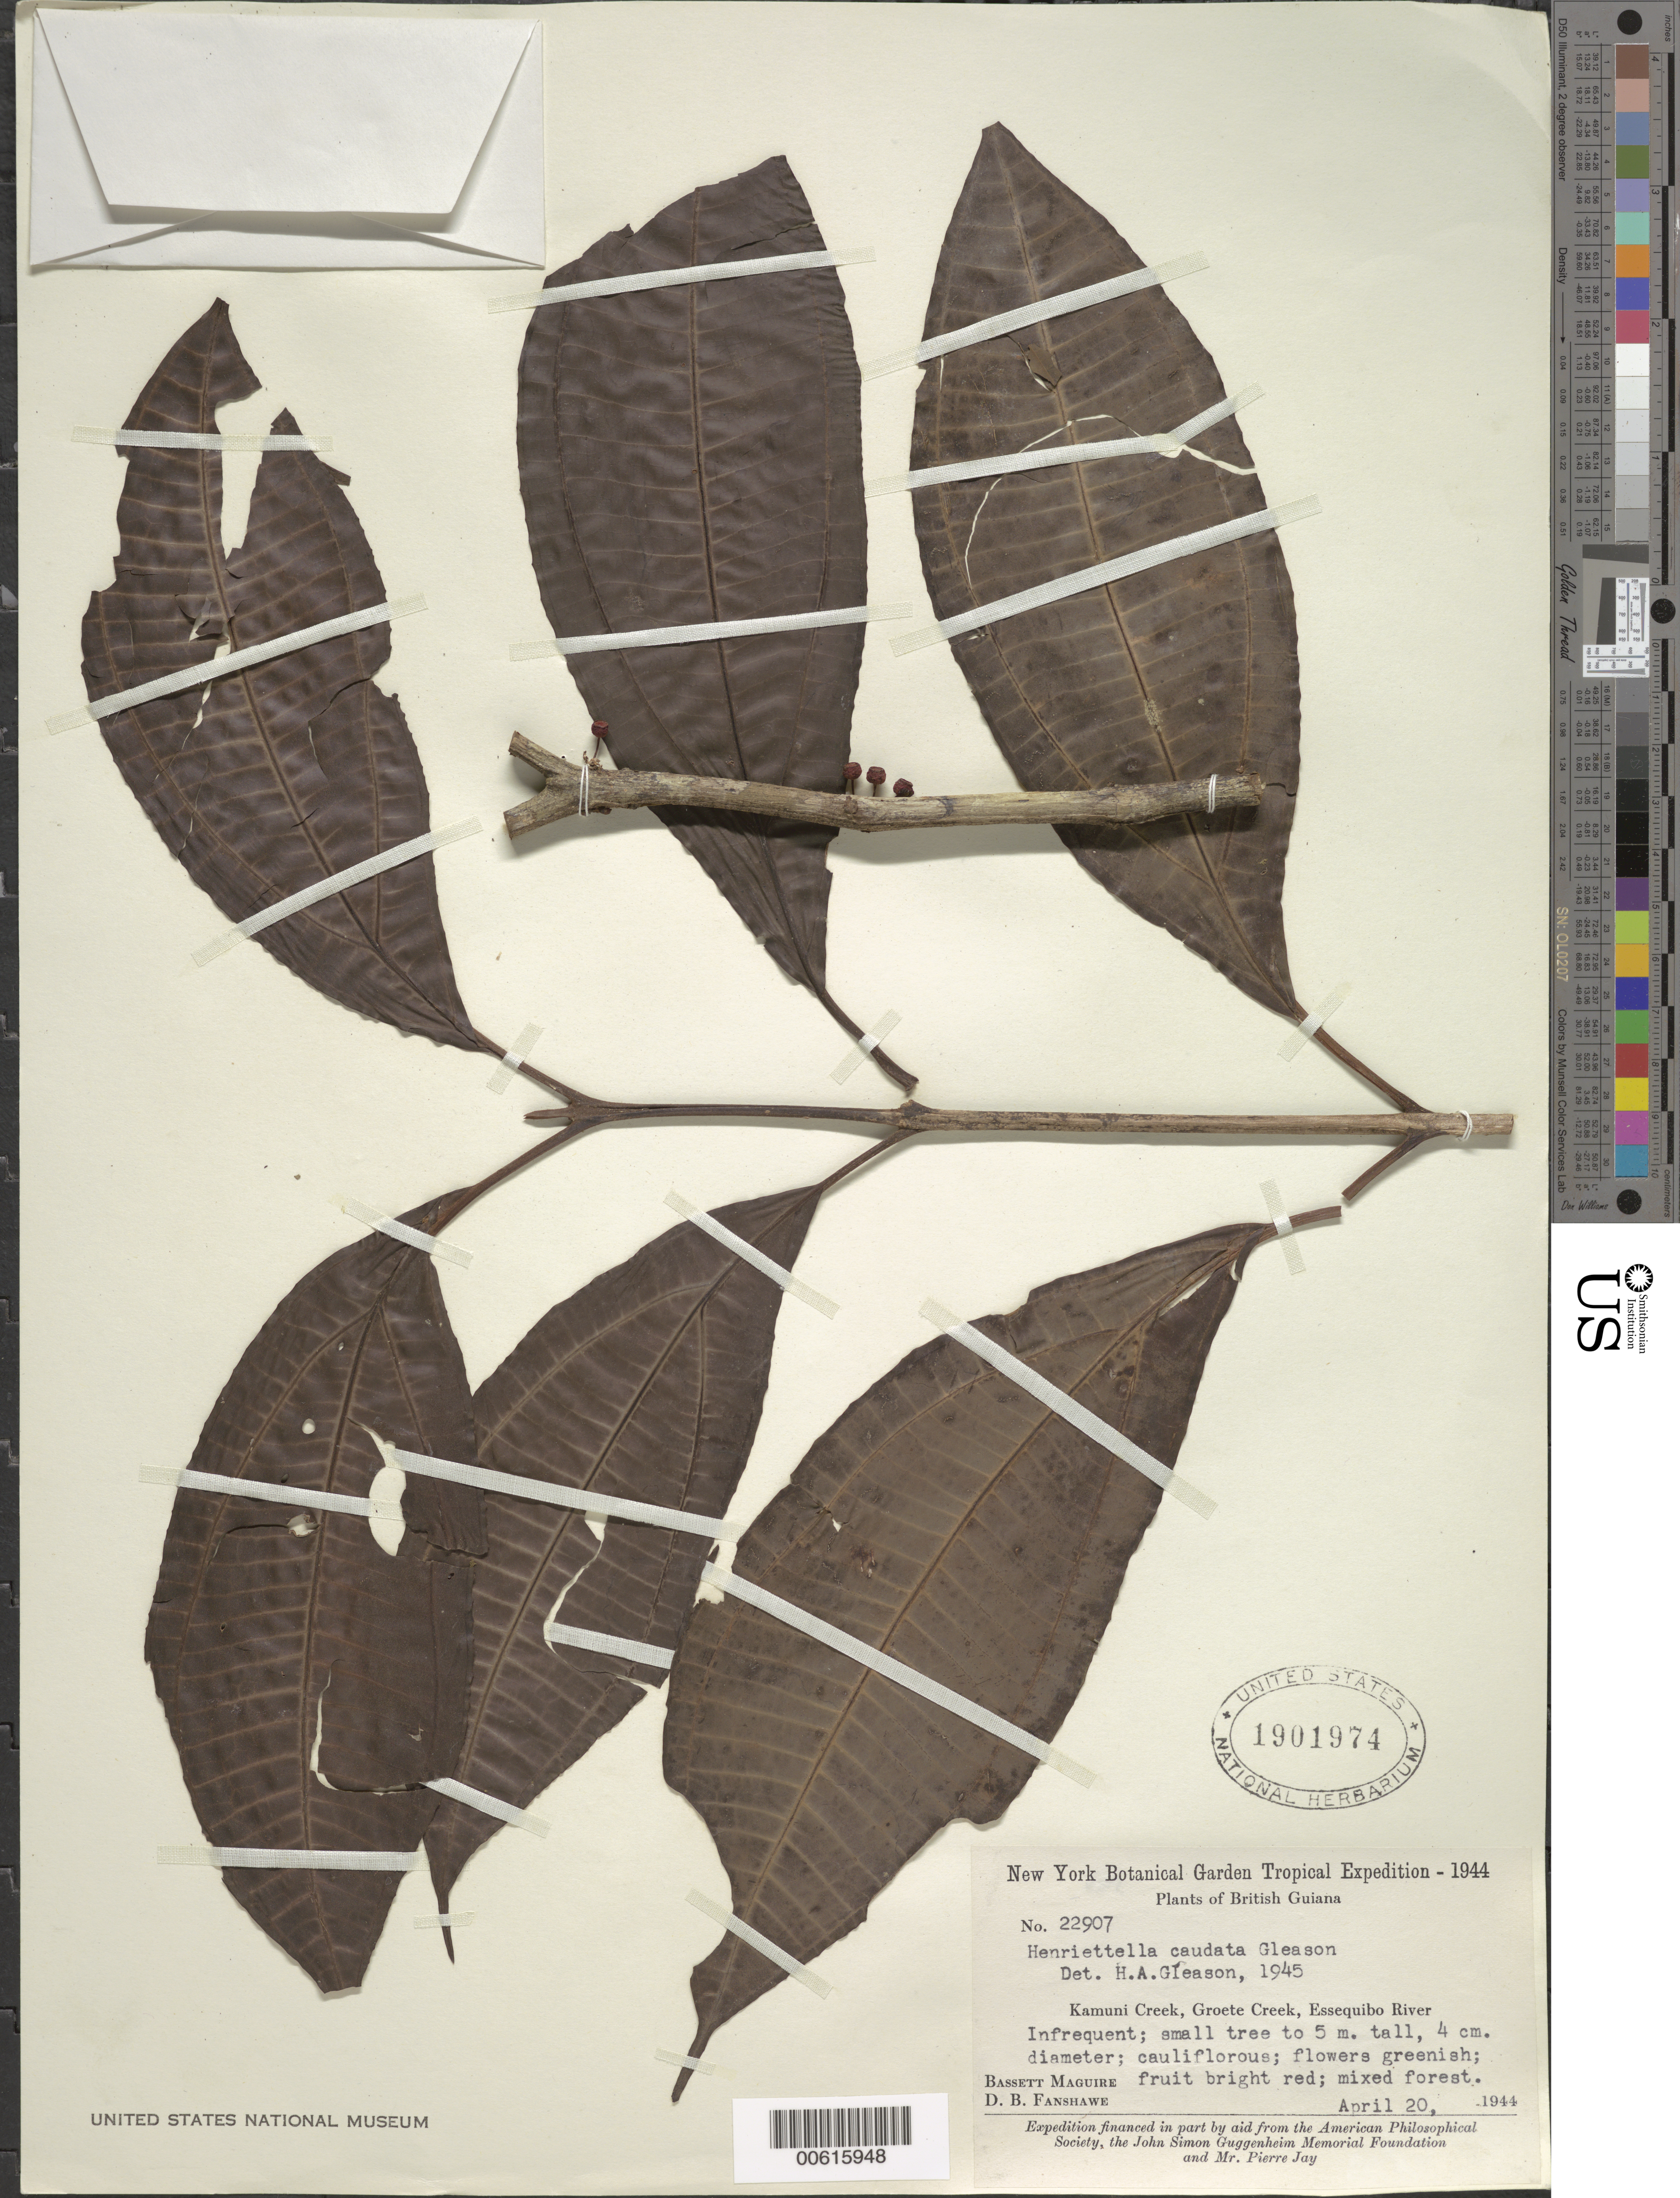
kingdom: Plantae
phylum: Tracheophyta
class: Magnoliopsida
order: Myrtales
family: Melastomataceae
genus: Henriettea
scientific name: Henriettea caudata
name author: (Gleason) Penneys et al.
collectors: B. Maguire & D. B. Fanshawe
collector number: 22907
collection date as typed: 20-Apr-44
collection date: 1944-04-20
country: Guyana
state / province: Essequibo Isl-W. Demerara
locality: Kamuni Creek, Groete Creek, Essequibo River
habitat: Mixed forest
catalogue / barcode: US 1901974